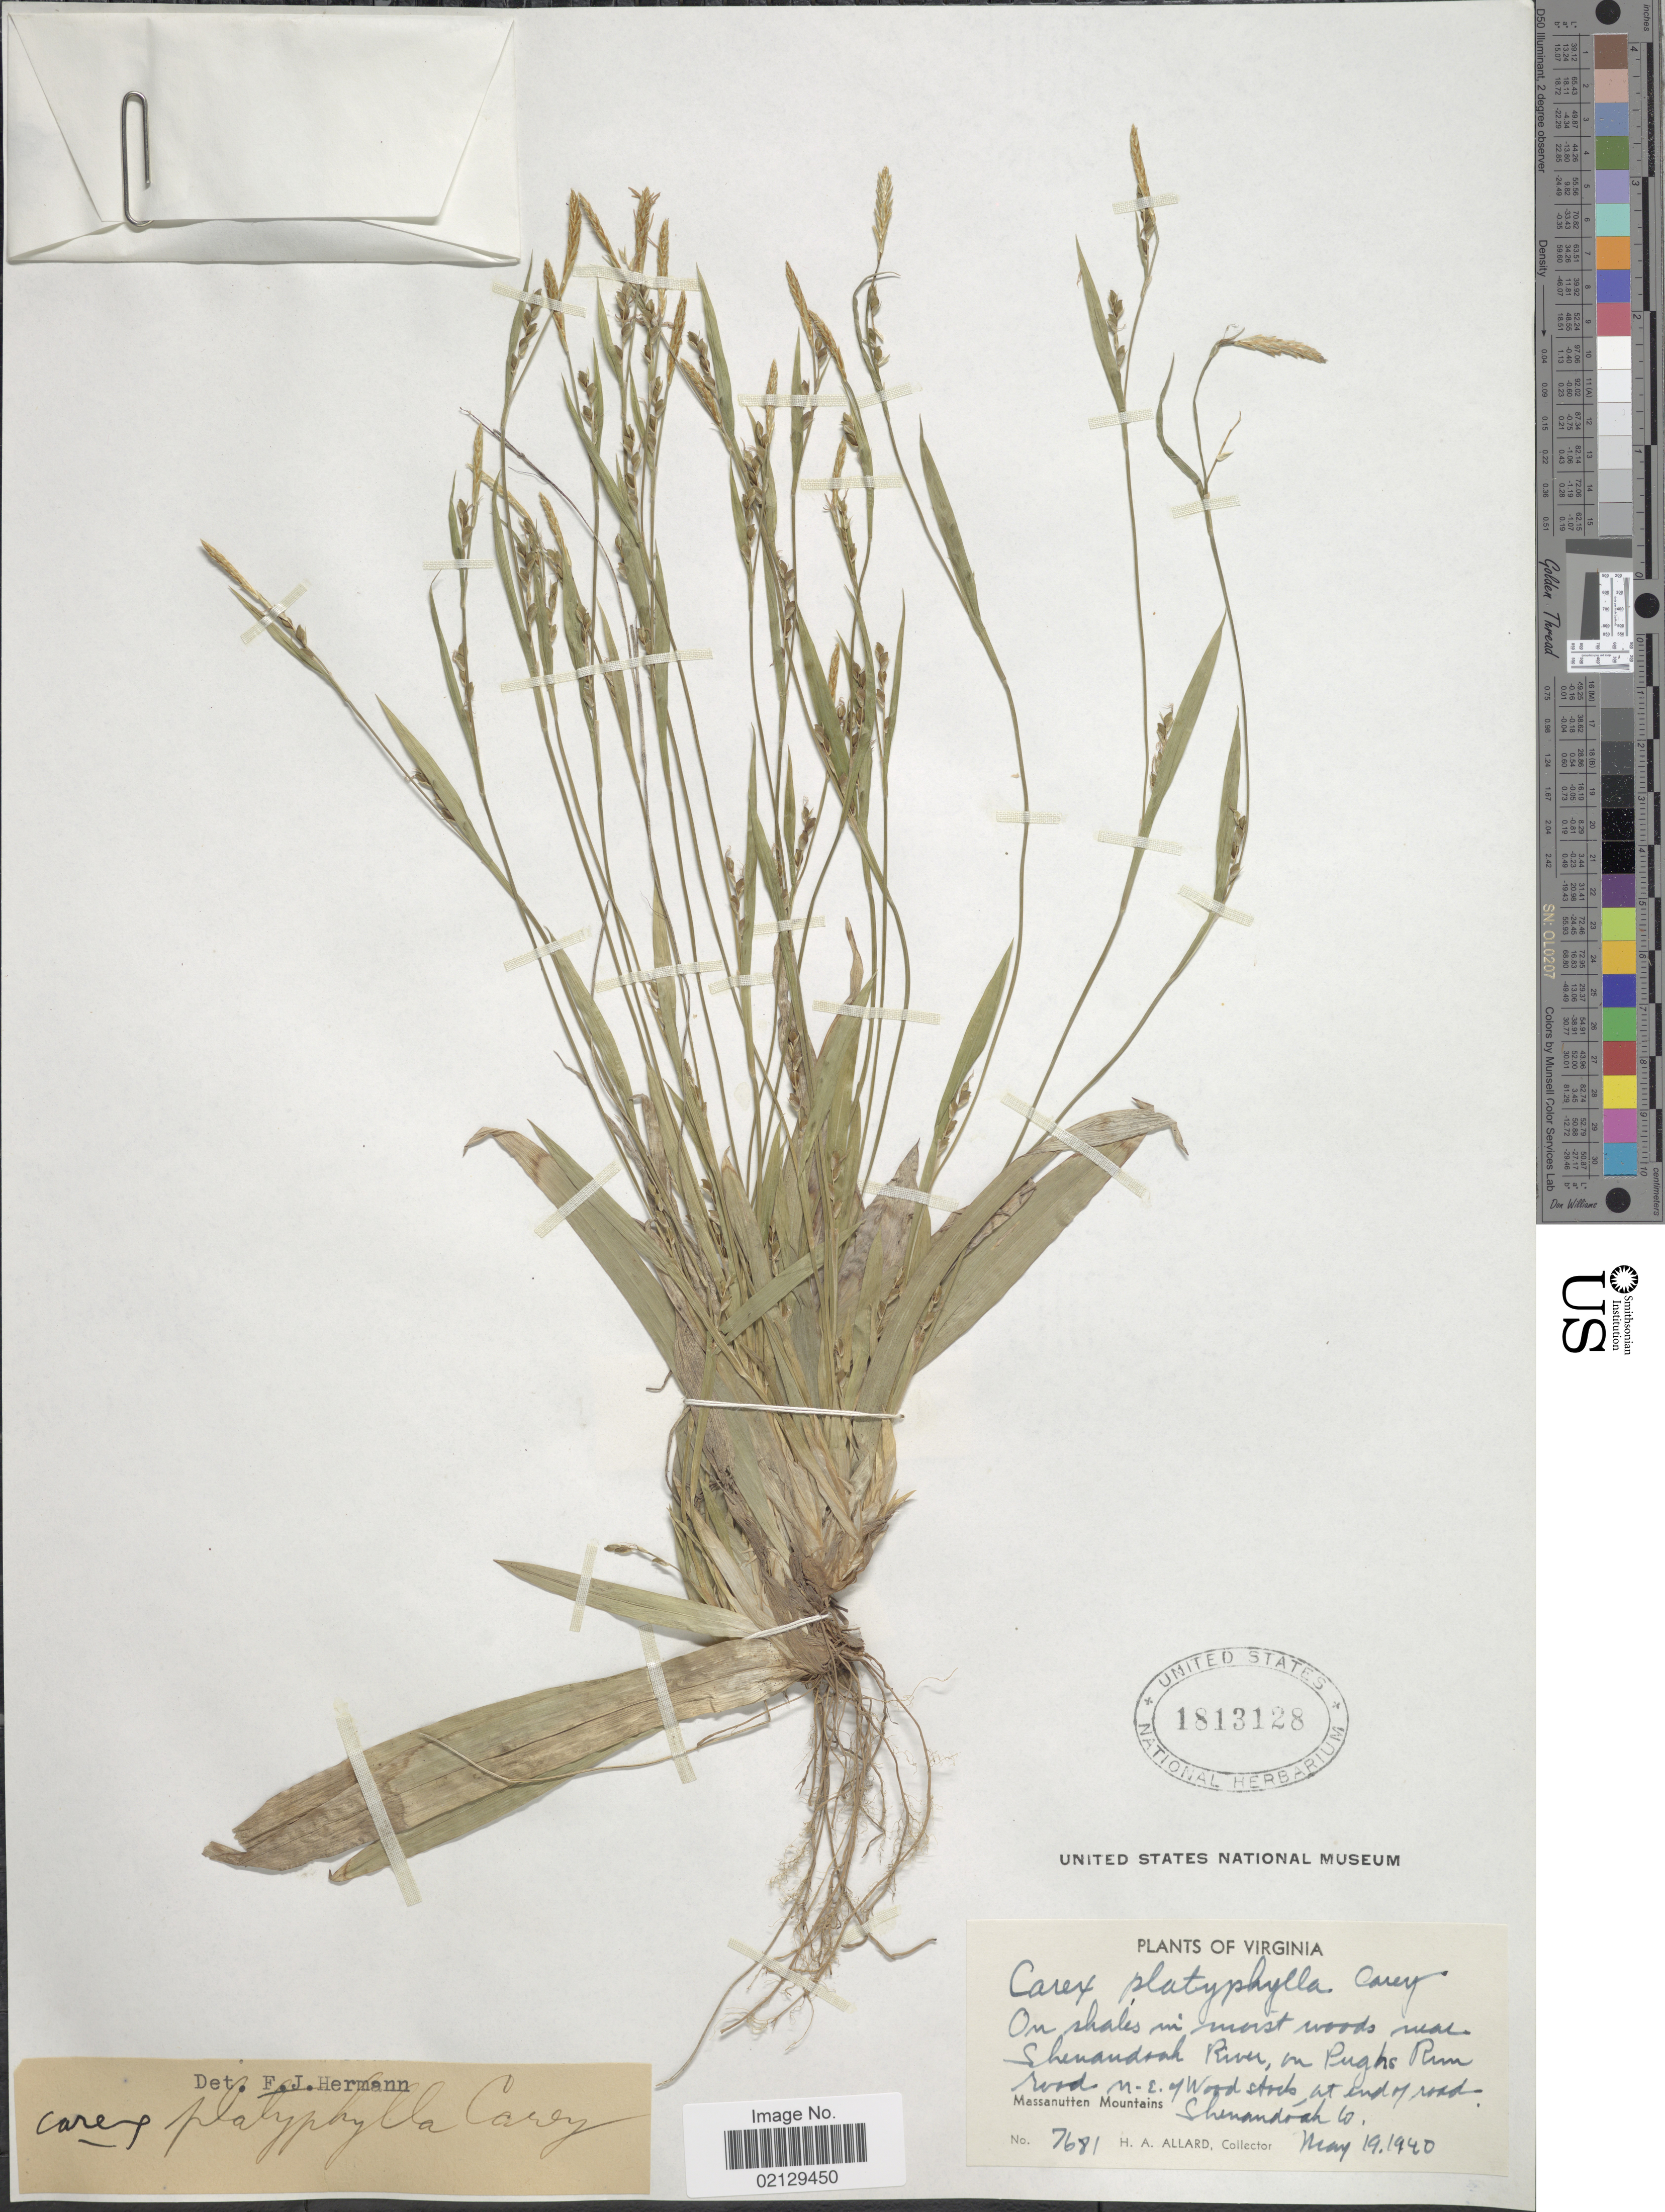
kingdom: Plantae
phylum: Tracheophyta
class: Liliopsida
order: Poales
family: Cyperaceae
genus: Carex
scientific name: Carex platyphylla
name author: J. Carey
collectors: H. A. Allard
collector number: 7681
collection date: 1940-05-19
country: United States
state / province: Virginia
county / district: Shenandoah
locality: Near Shenandoah River, in Pughs Rim road, n-e. of wood stocks at end of road, Massanutten Mountains, Shenandoah Co.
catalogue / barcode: US 1813128